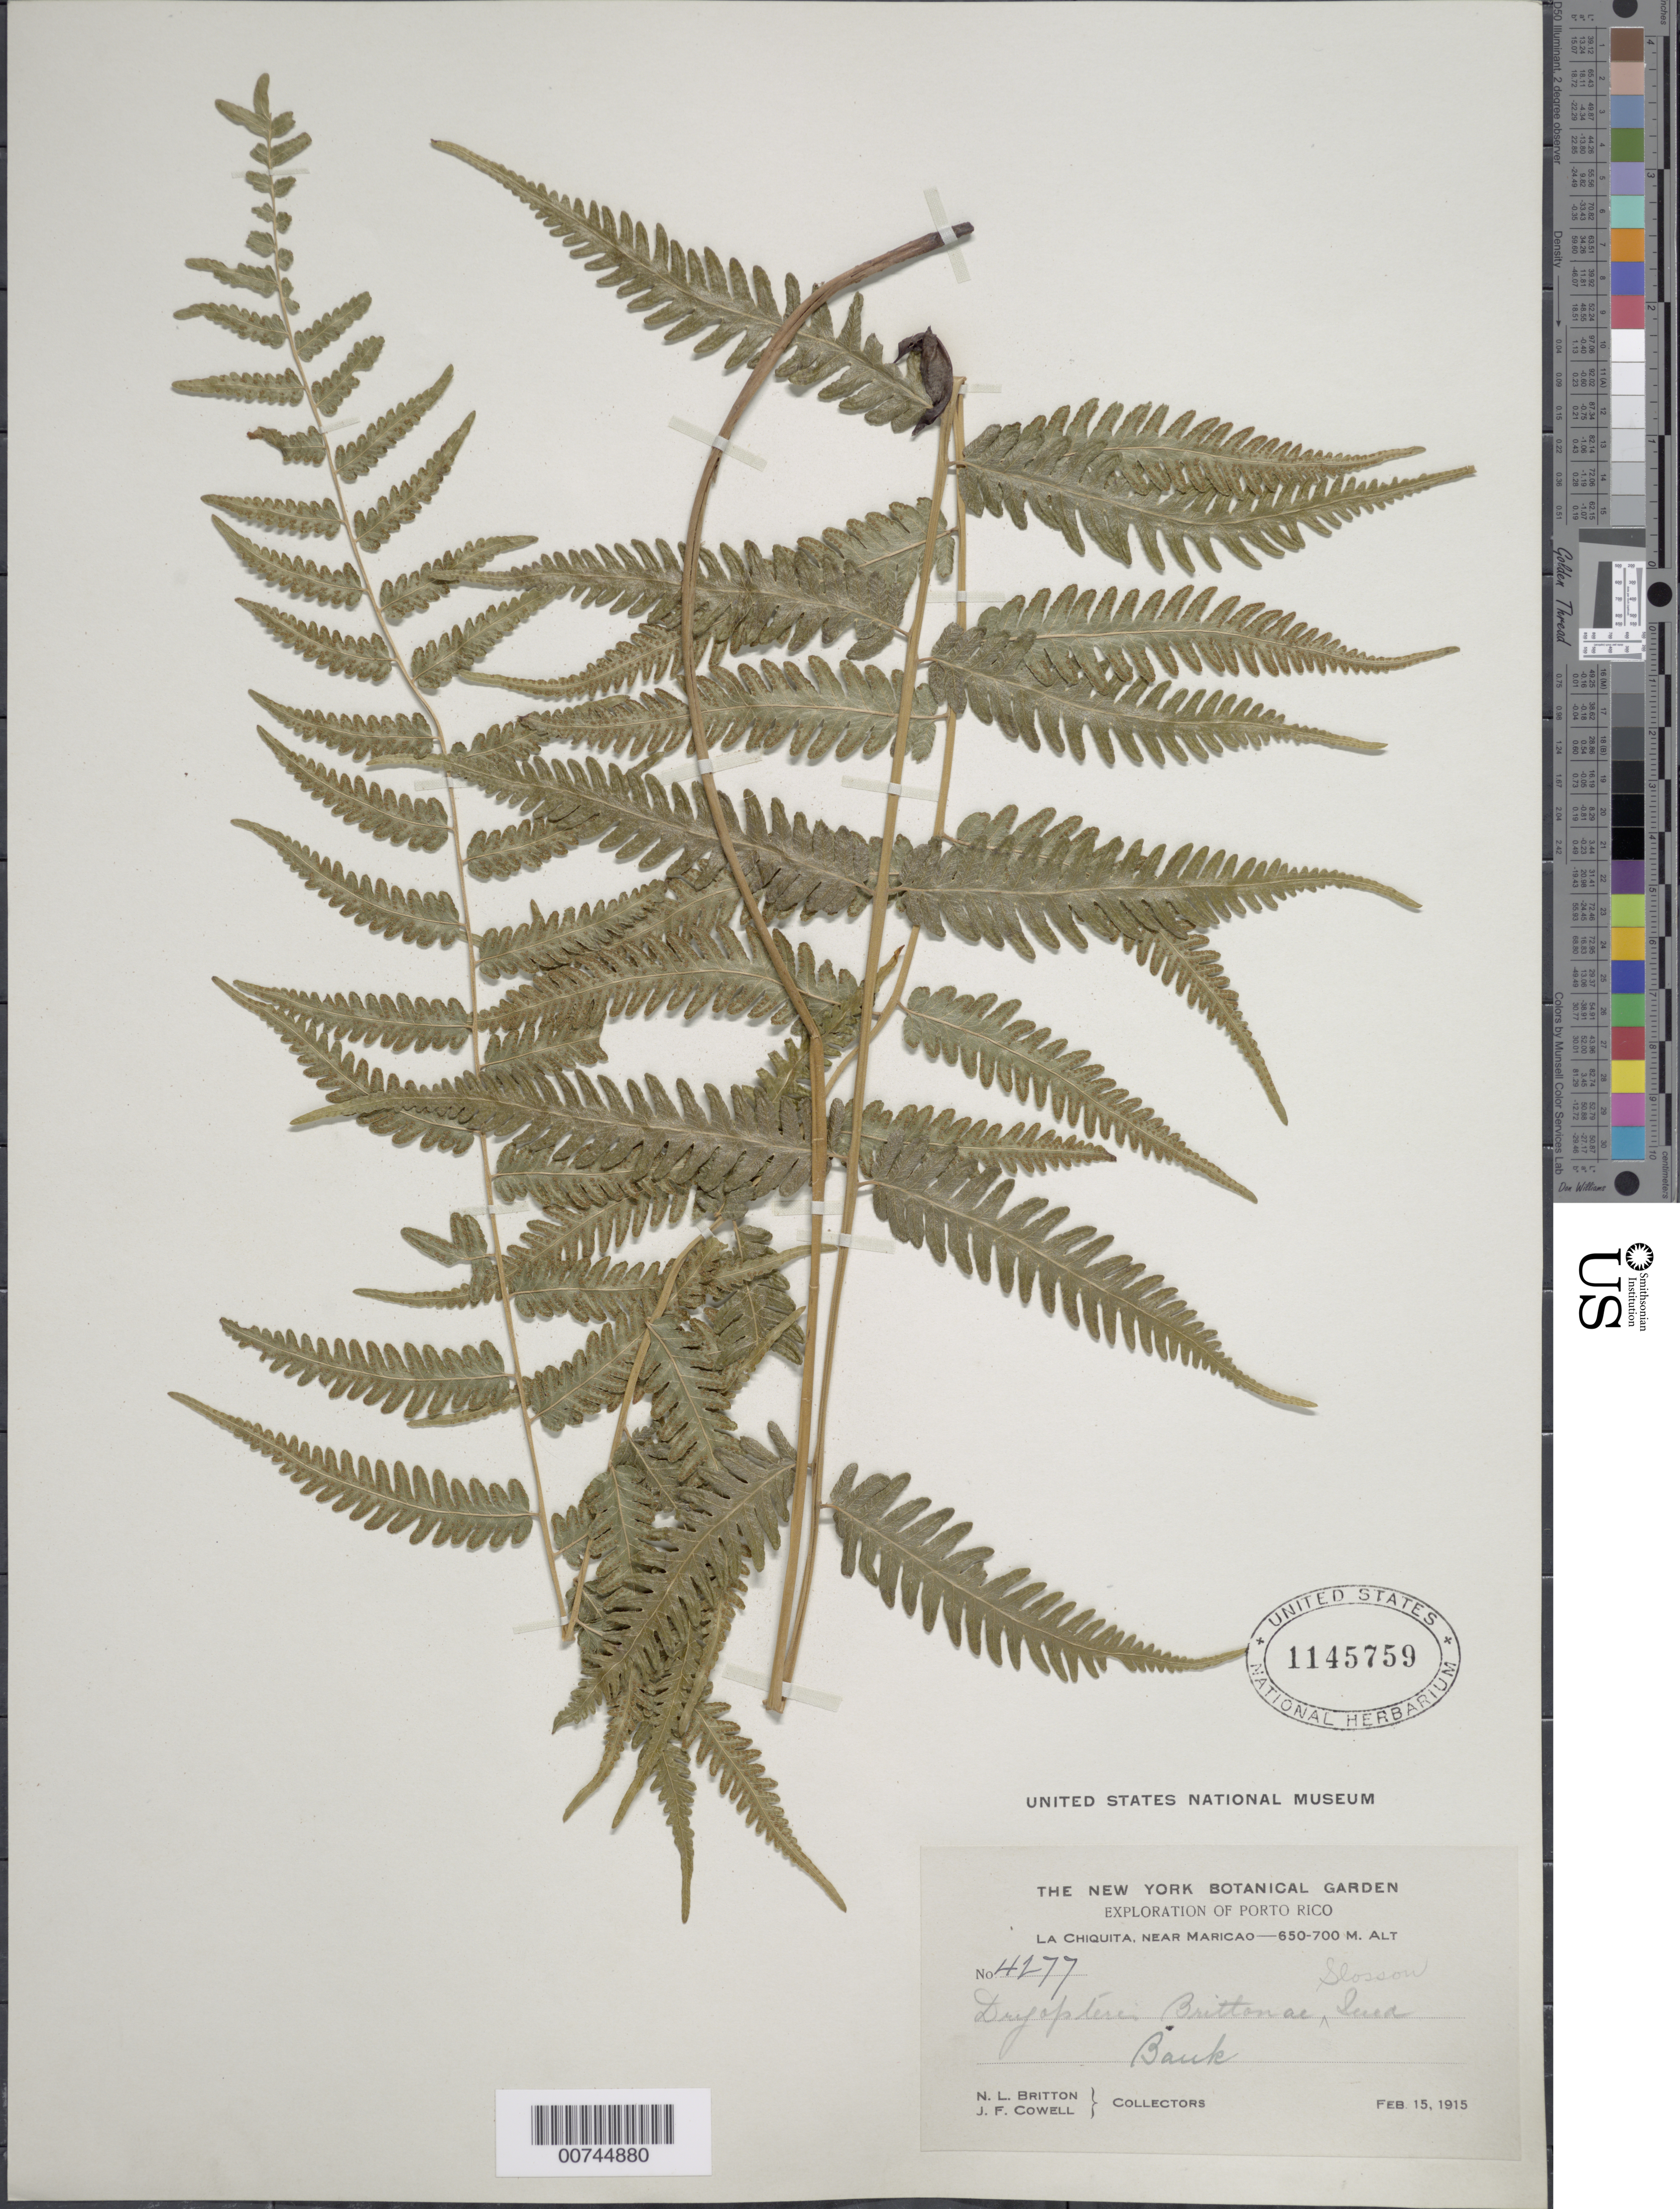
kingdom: Plantae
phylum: Tracheophyta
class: Polypodiopsida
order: Polypodiales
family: Thelypteridaceae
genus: Goniopteris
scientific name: Goniopteris brittonae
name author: (Slosson ex Maxon) Ching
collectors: N. Britton & J. F. Cowell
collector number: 4277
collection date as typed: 15 Feb 1915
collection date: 1915-02-15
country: Puerto Rico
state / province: Maricao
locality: La Chiquita, near Maricao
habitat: Bank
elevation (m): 650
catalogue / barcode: US 1145759